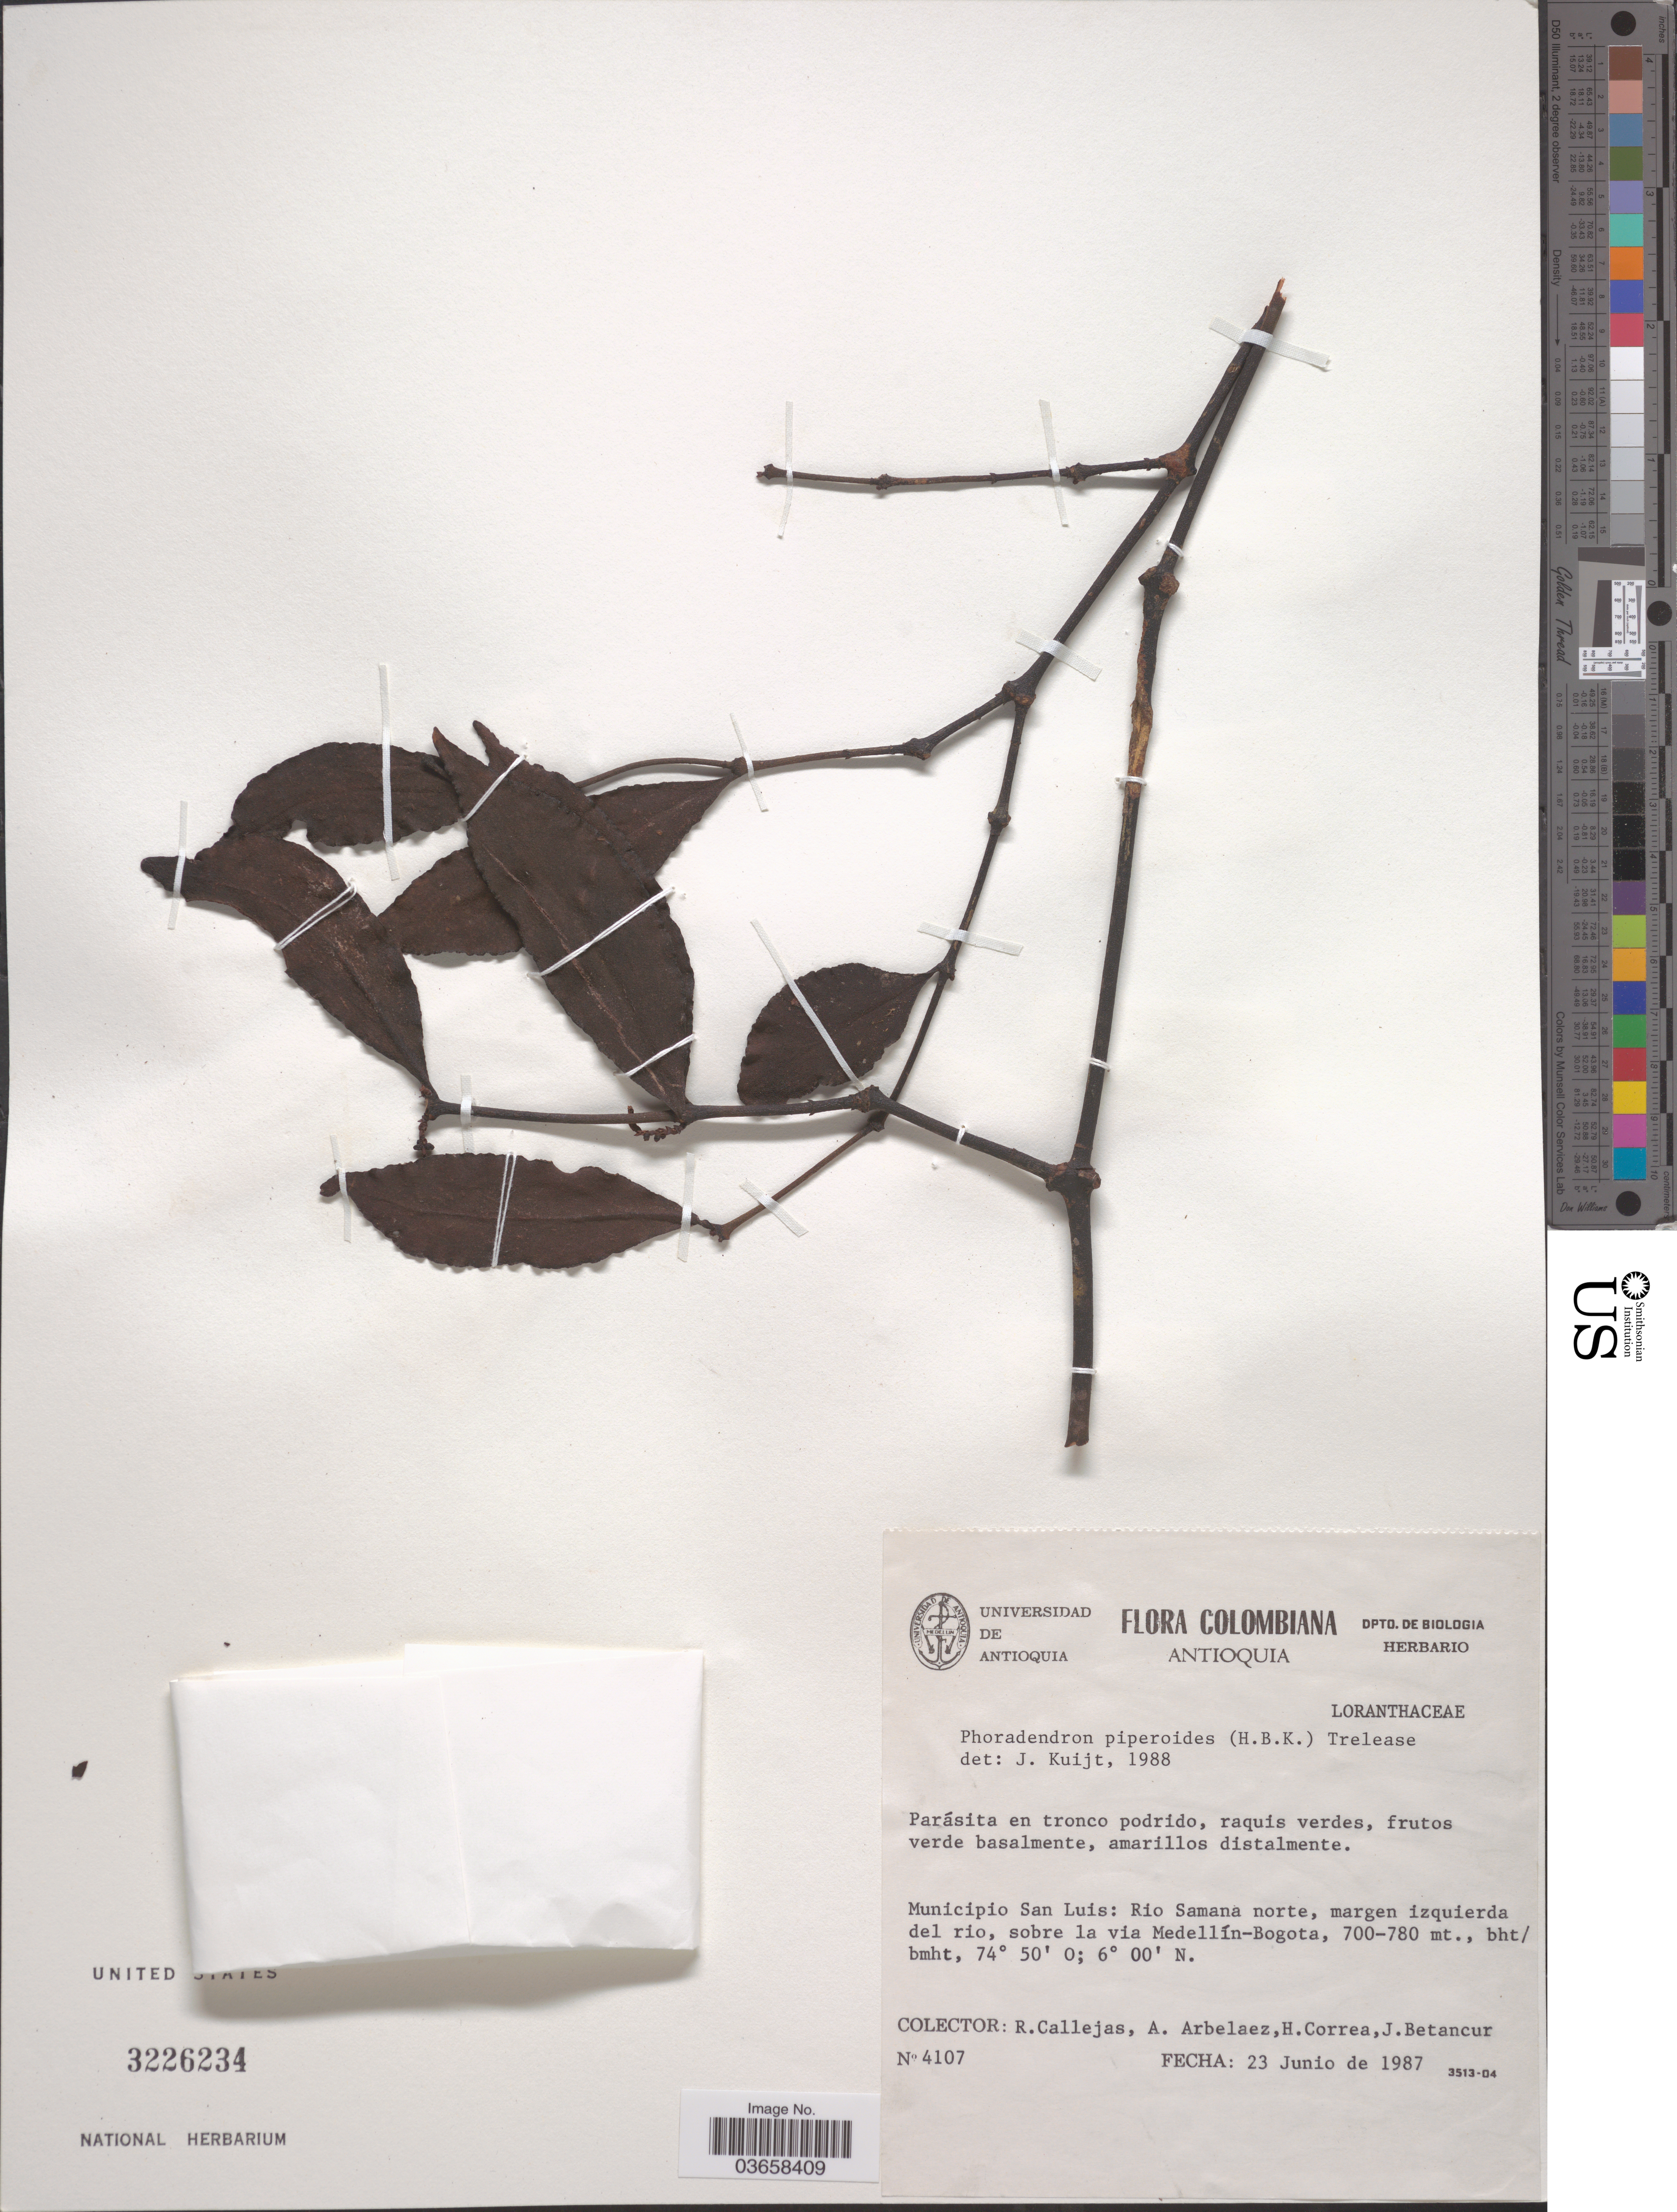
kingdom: Plantae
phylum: Tracheophyta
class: Magnoliopsida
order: Santalales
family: Viscaceae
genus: Phoradendron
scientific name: Phoradendron piperoides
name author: (Kunth) Trel.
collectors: R. Callejas, A. Arbelaez, H. Correa & J. Betancur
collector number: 4107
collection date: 1987-06-23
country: Colombia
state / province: Antioquia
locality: Municipio San Luis: Rio Samana norte, margen izquierda del rio, sobre la via Medellín-Bogota.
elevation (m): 700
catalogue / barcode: US 3226234